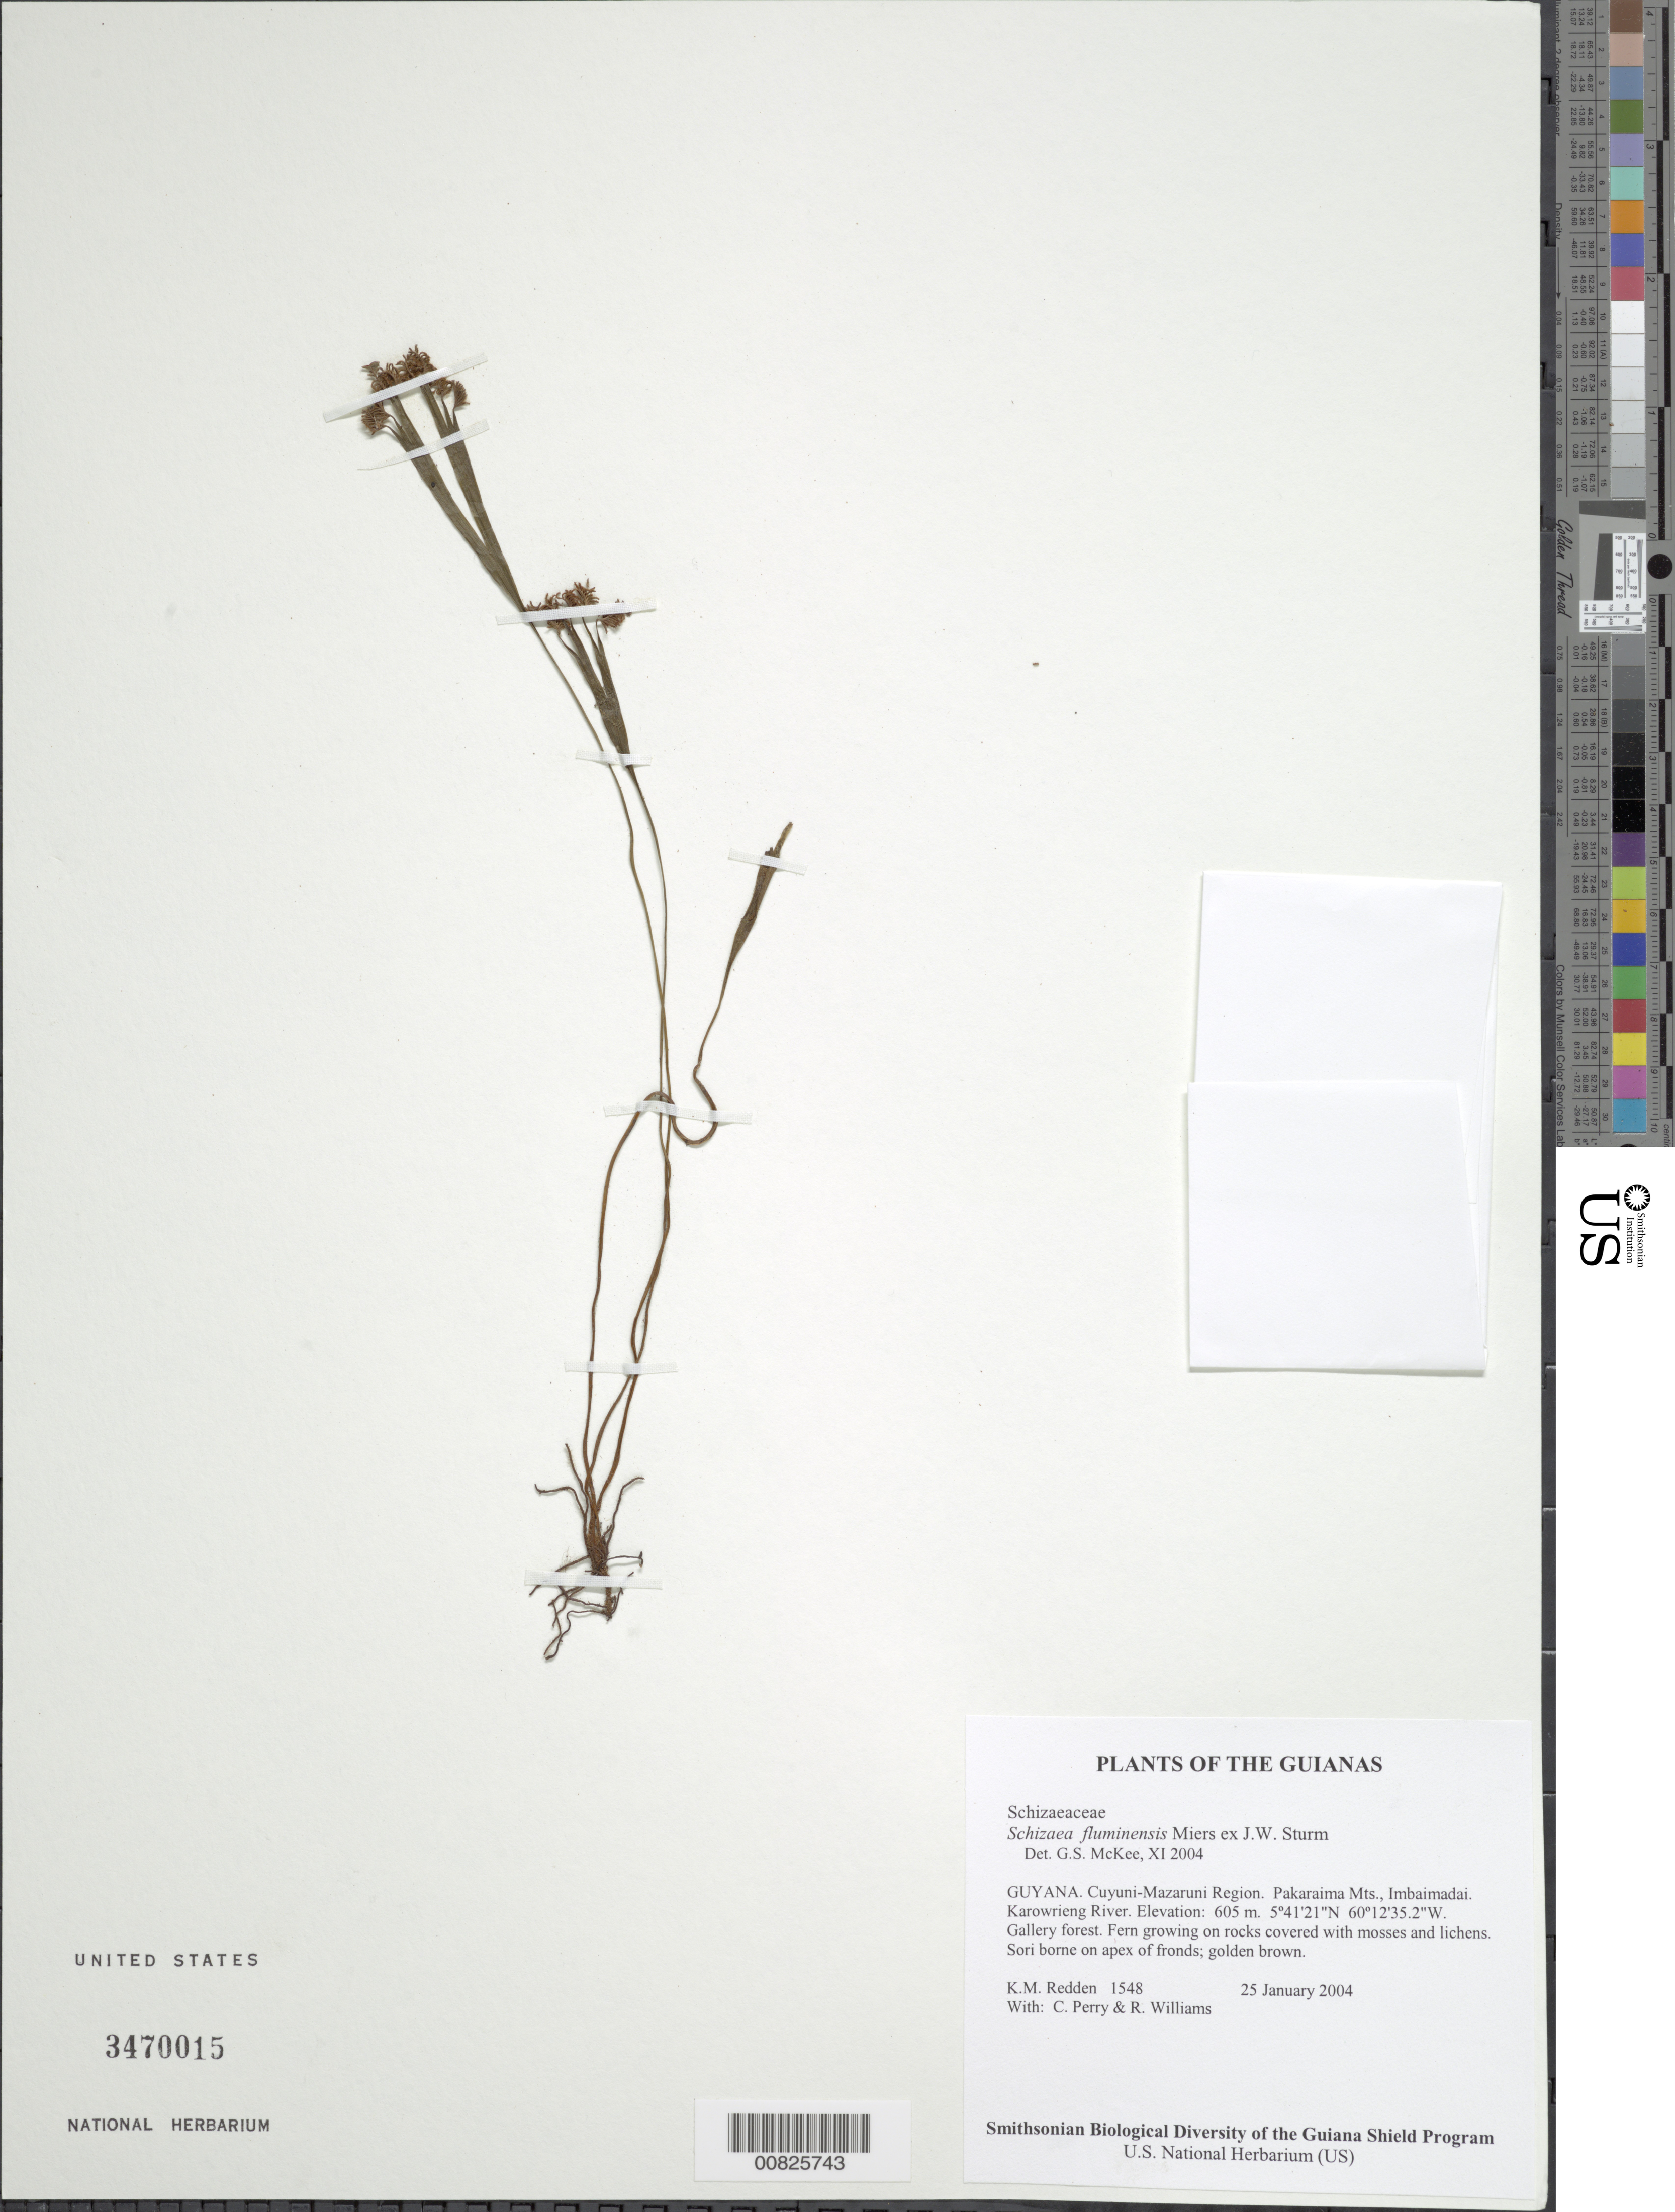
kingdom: Plantae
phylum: Tracheophyta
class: Polypodiopsida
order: Schizaeales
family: Schizaeaceae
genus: Schizaea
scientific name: Schizaea fluminensis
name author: Miers ex J.W. Sturm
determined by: McKee, G. S., (US), NMNH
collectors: K. M. Redden, C. Perry & R. Williams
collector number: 1548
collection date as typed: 25 January 2004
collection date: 2004-01-25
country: Guyana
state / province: Cuyuni-Mazaruni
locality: Pakaraima Mts., Imbaimadai. Karowrieng River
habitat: Gallery forest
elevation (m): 605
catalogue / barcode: US 3470015